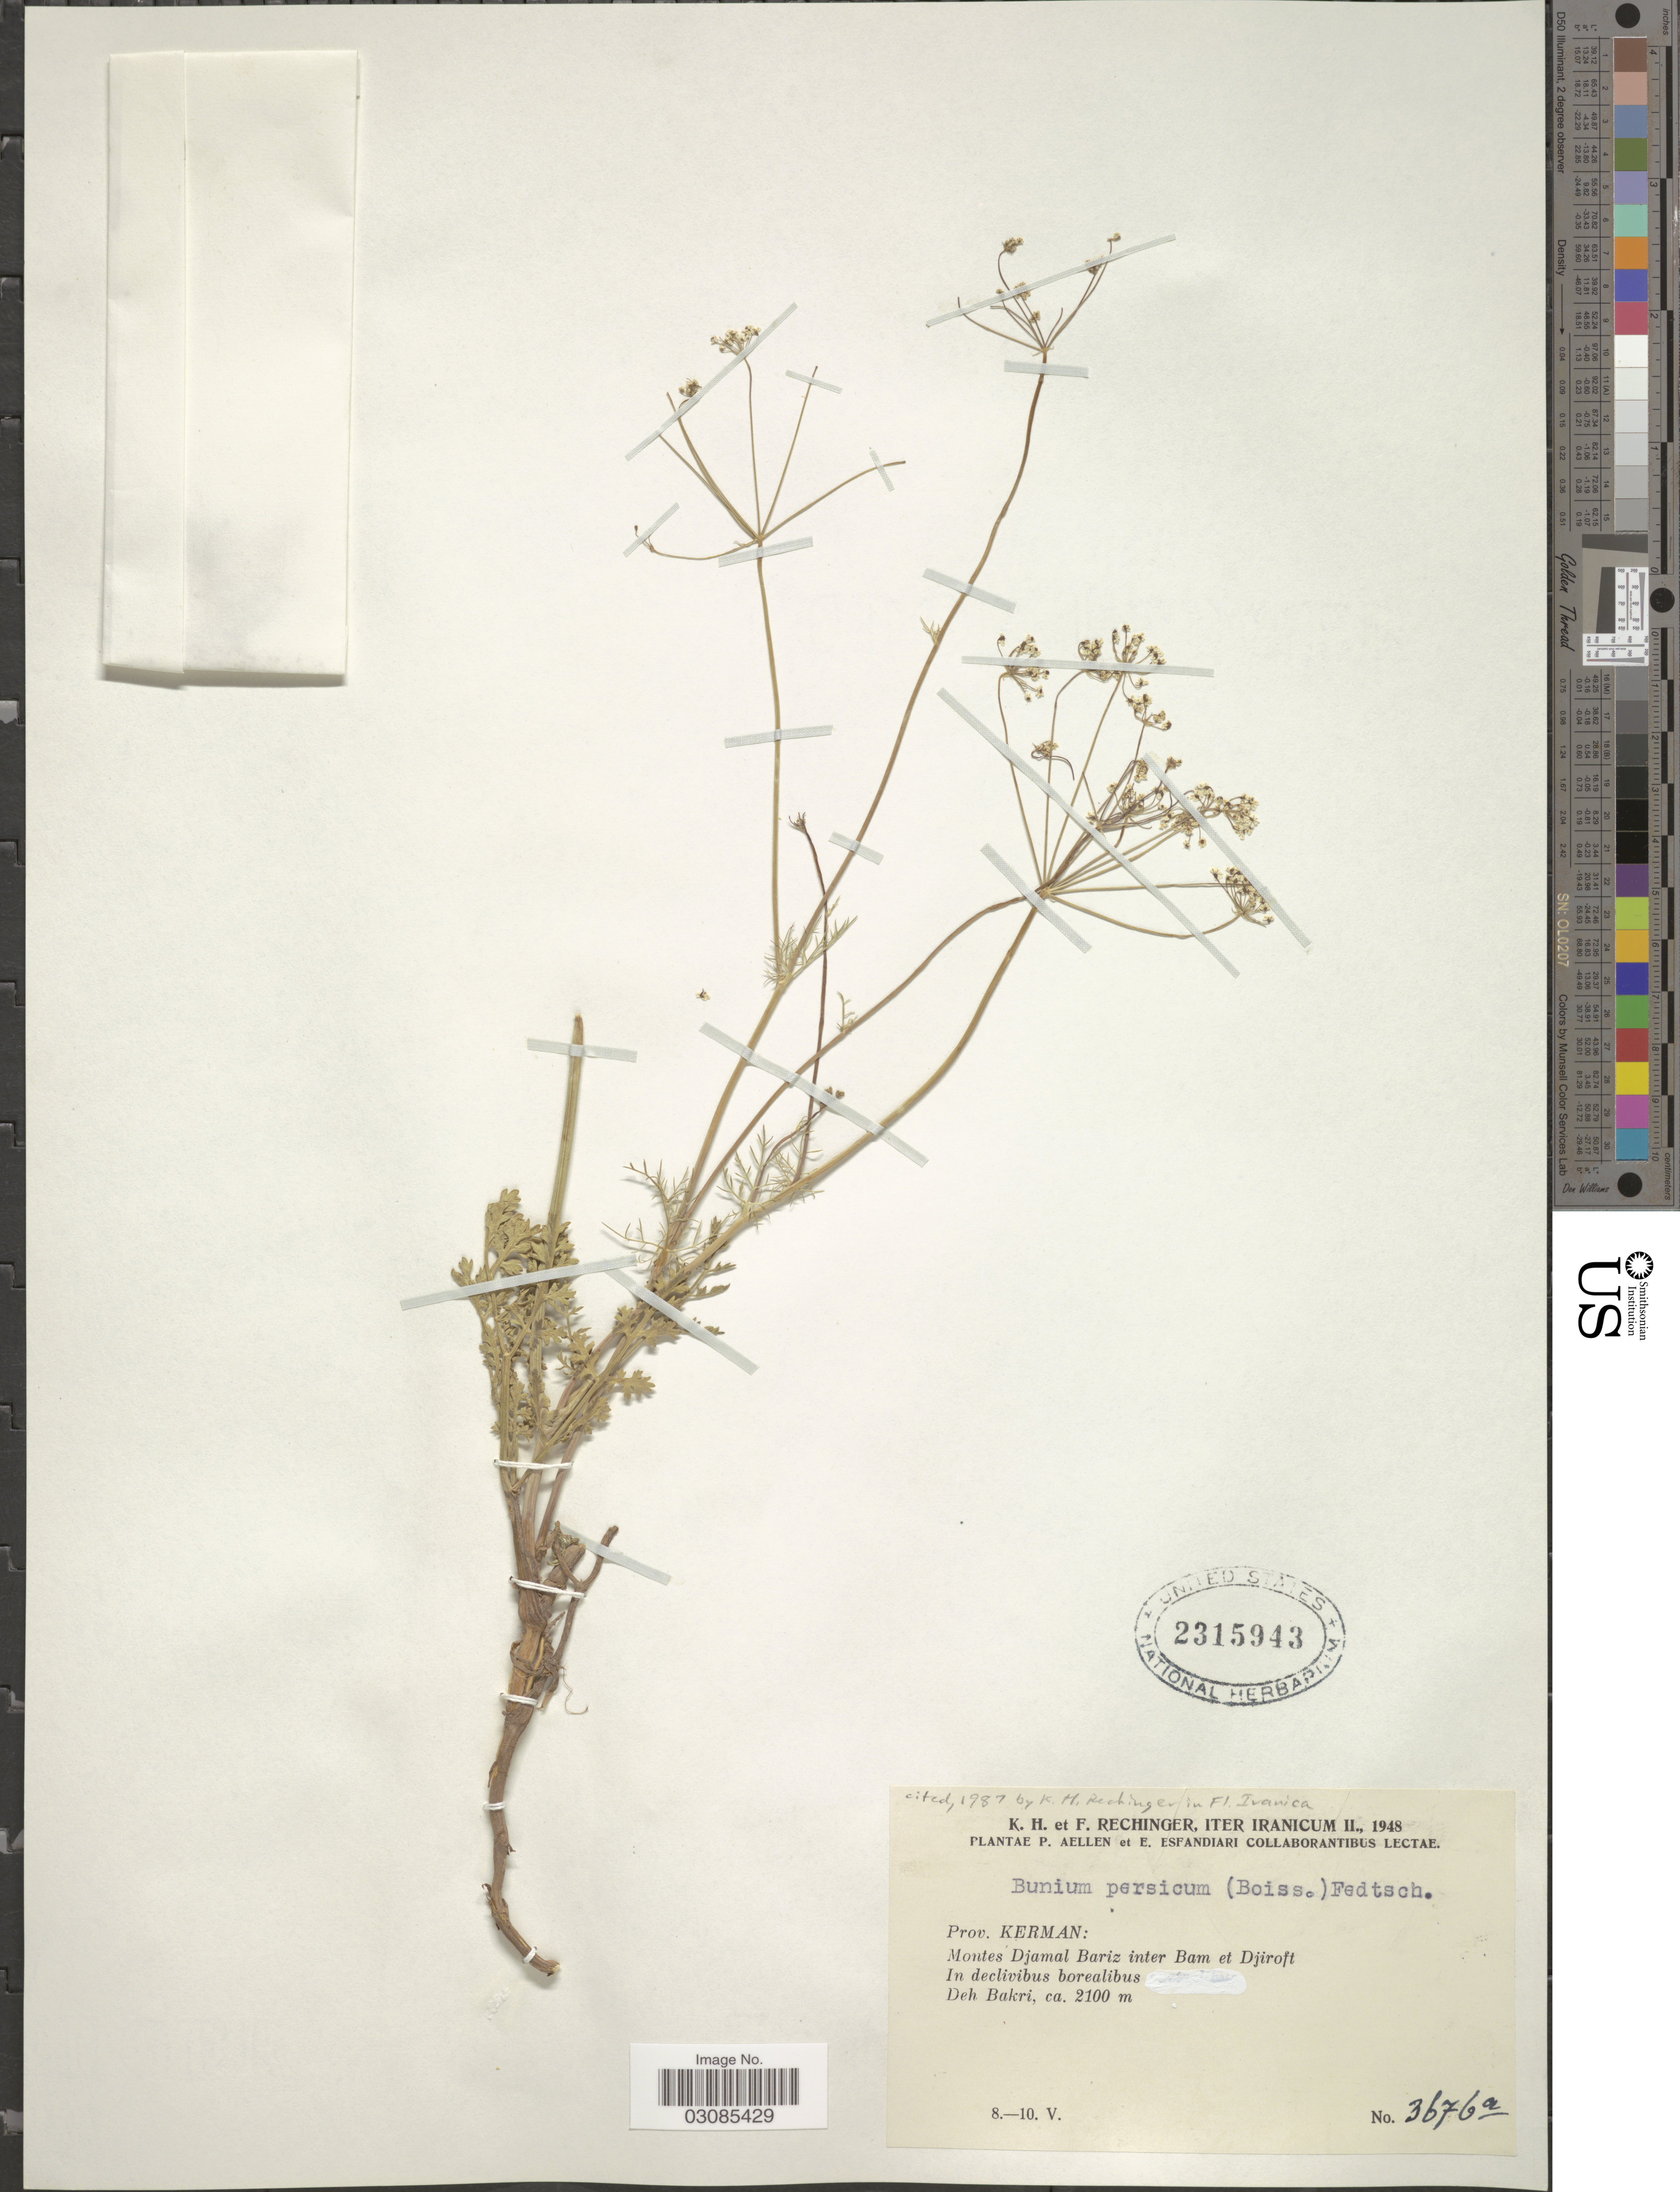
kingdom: Plantae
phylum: Tracheophyta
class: Magnoliopsida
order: Apiales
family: Apiaceae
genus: Bunium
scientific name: Bunium persicum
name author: (Boiss.) B. Fedtsch.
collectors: K. H. Rechinger & F. Rechinger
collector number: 3676a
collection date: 1948-05-08/1948-05-10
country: Iran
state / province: Kerman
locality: Montes Djamal Bariz inter Bam et Djiroft. In declivibus borealibus. Deh Bakri.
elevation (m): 2100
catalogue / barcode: US 2315943